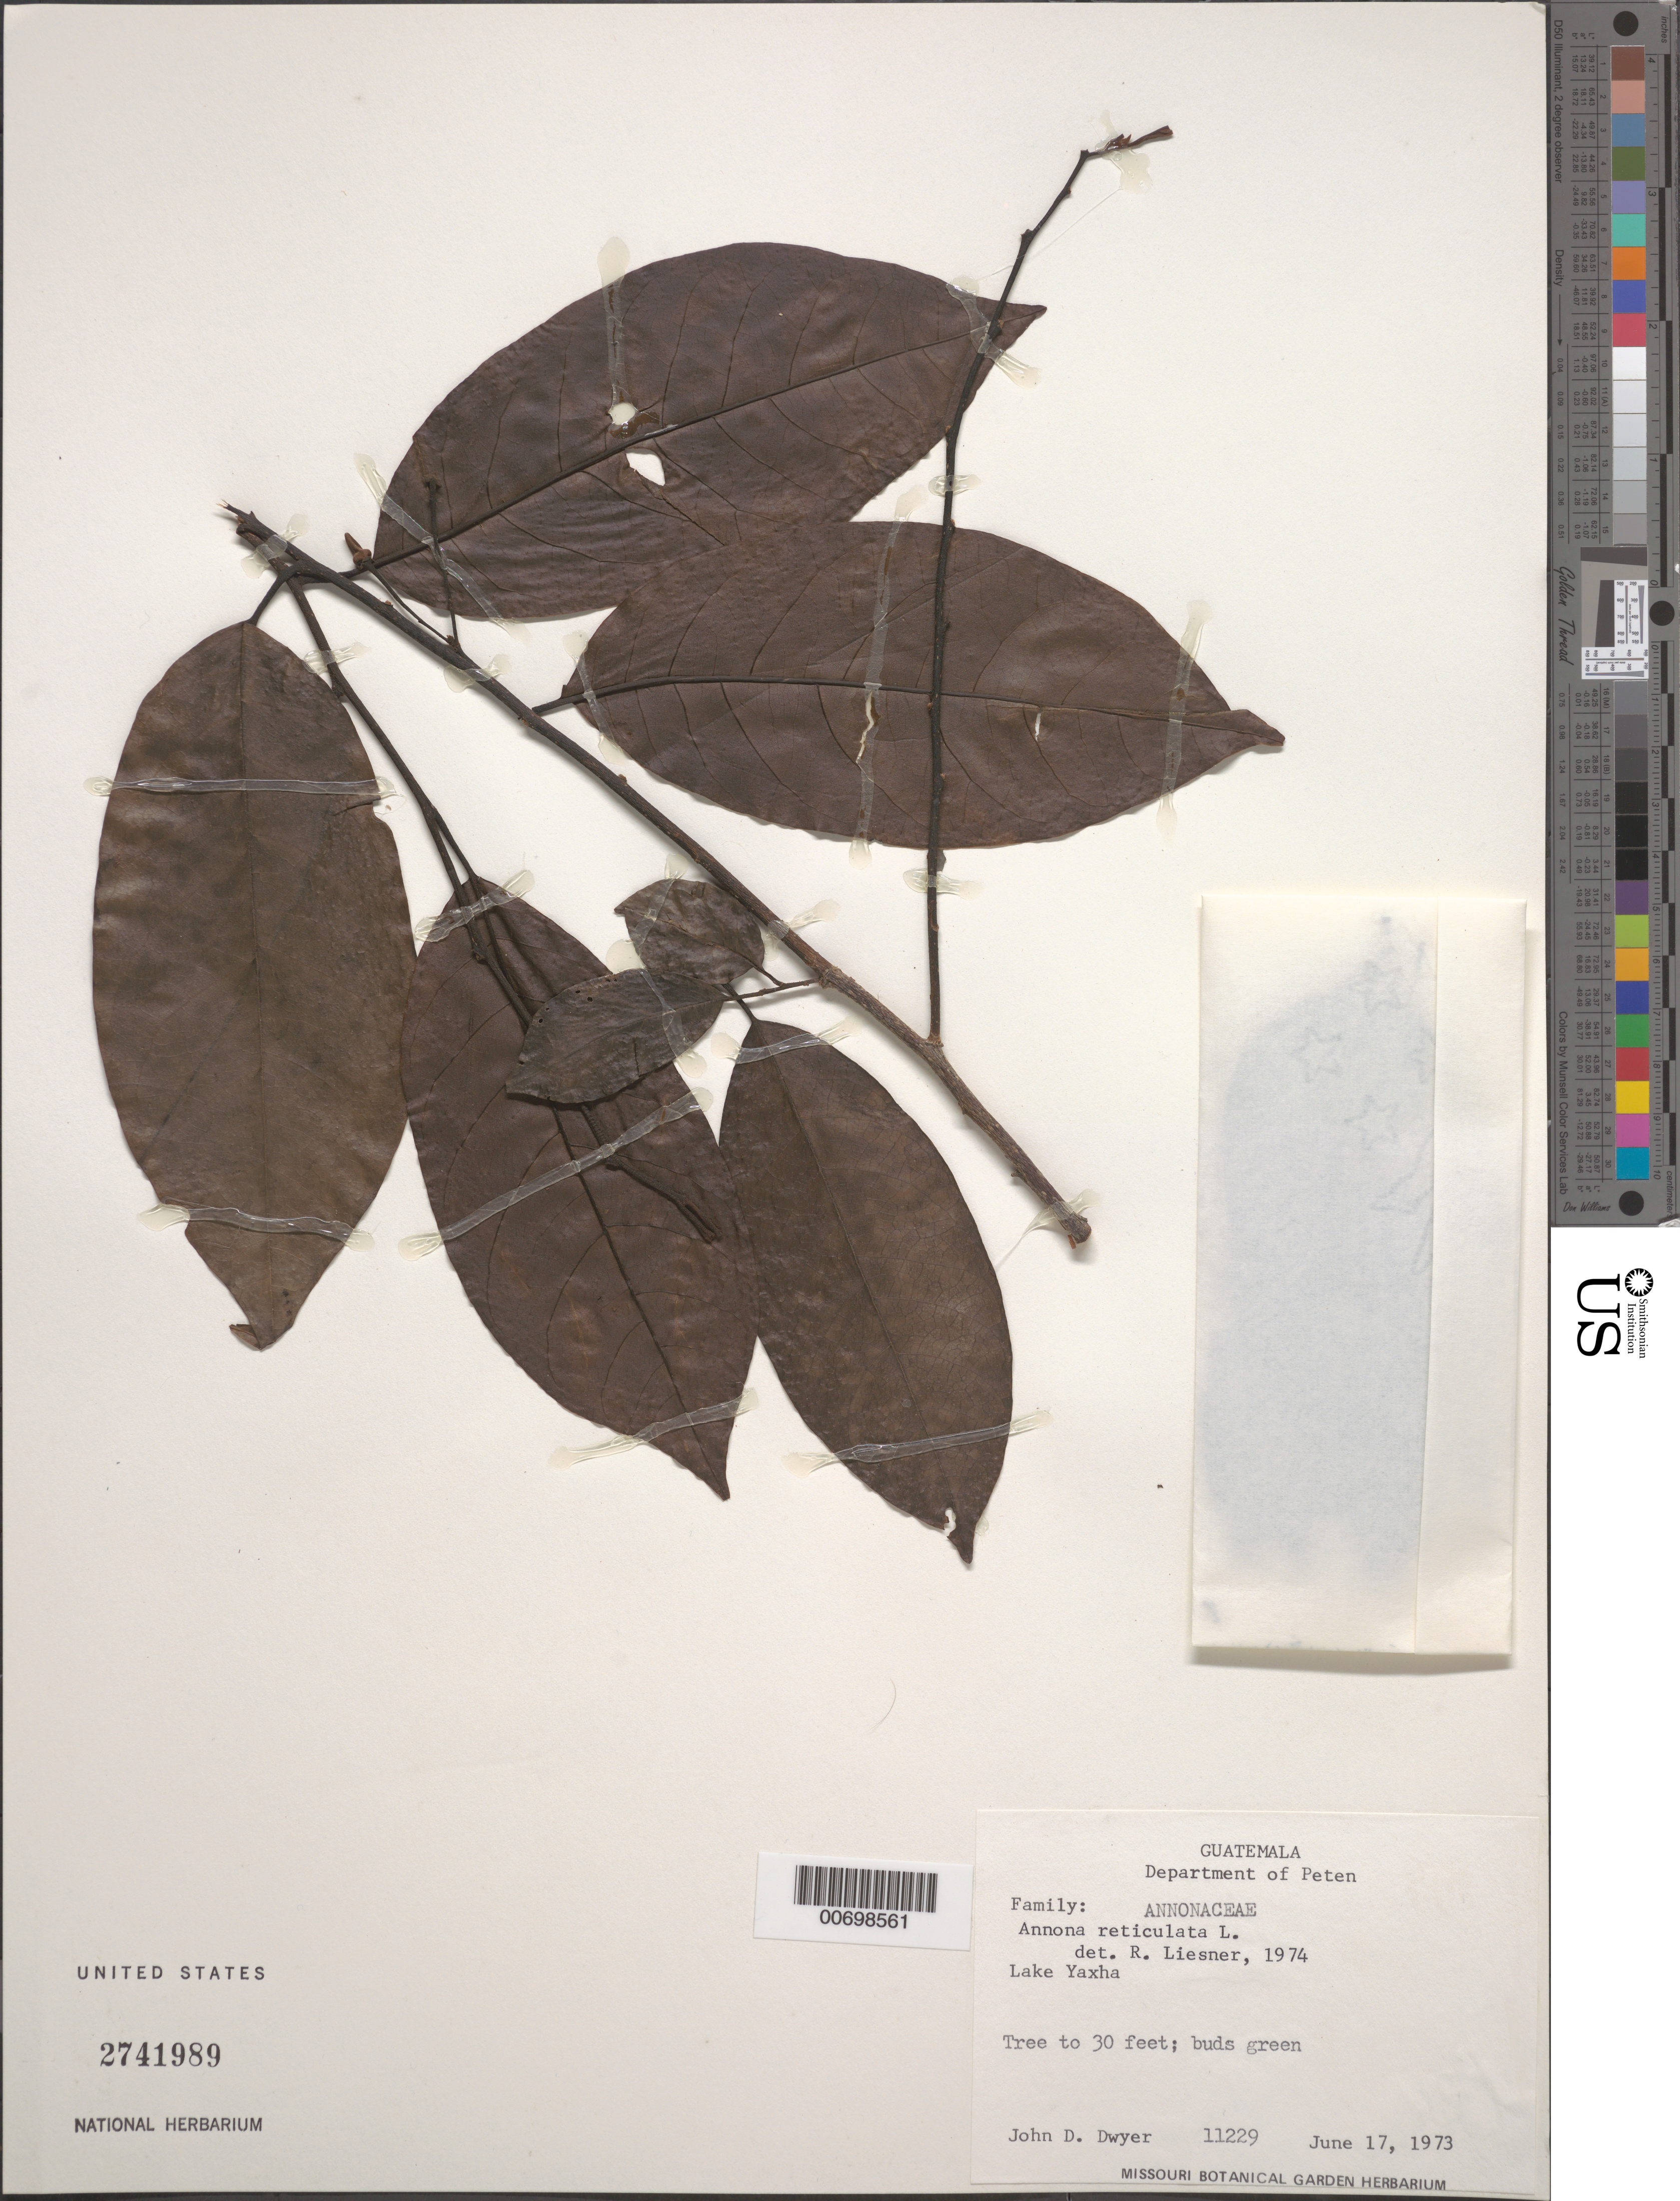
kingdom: Plantae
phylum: Tracheophyta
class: Magnoliopsida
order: Magnoliales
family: Annonaceae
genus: Annona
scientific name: Annona reticulata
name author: L.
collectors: J. D. Dwyer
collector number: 11229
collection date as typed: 17 Jun 1973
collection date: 1973-06-17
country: Guatemala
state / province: El Petén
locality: Lake Yaxha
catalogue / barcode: US 2741989